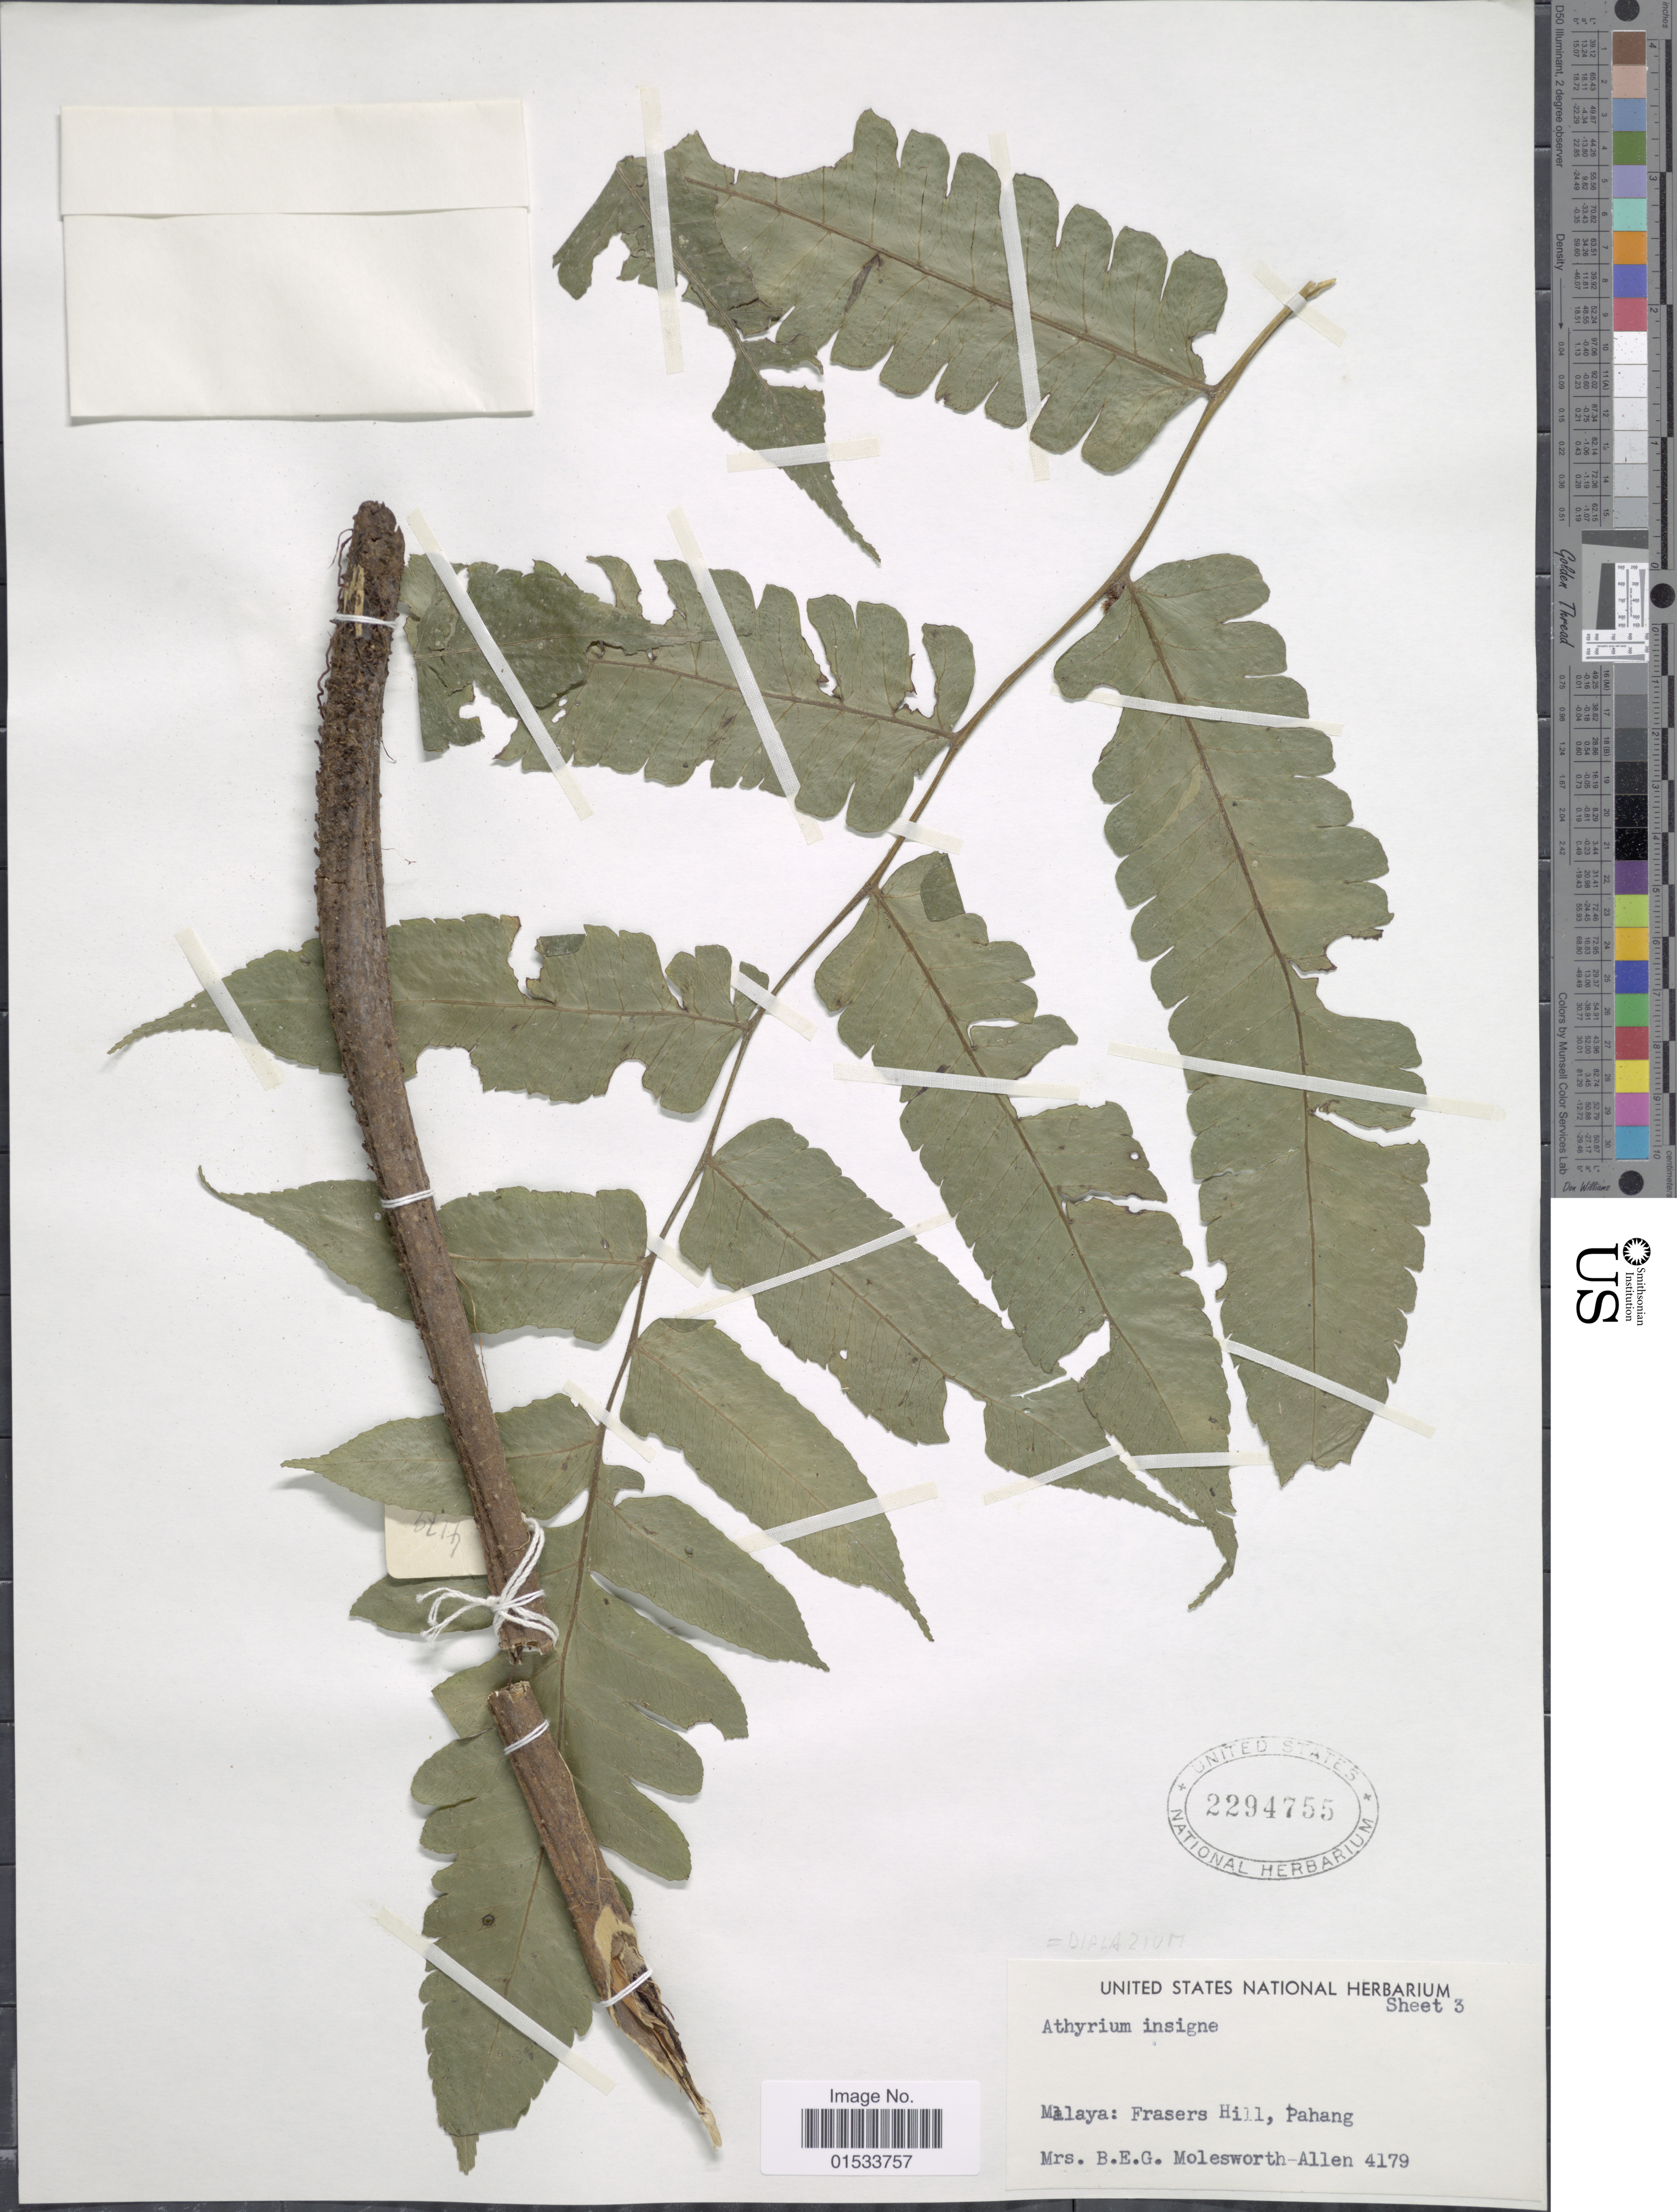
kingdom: Plantae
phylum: Tracheophyta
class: Polypodiopsida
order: Polypodiales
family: Athyriaceae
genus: Diplazium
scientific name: Diplazium insigne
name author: Holttum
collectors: B. E. G. Molesworth-Allen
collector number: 4179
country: Malaysia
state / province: Pahang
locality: Malaya: Frasers Hill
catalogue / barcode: US 2294755